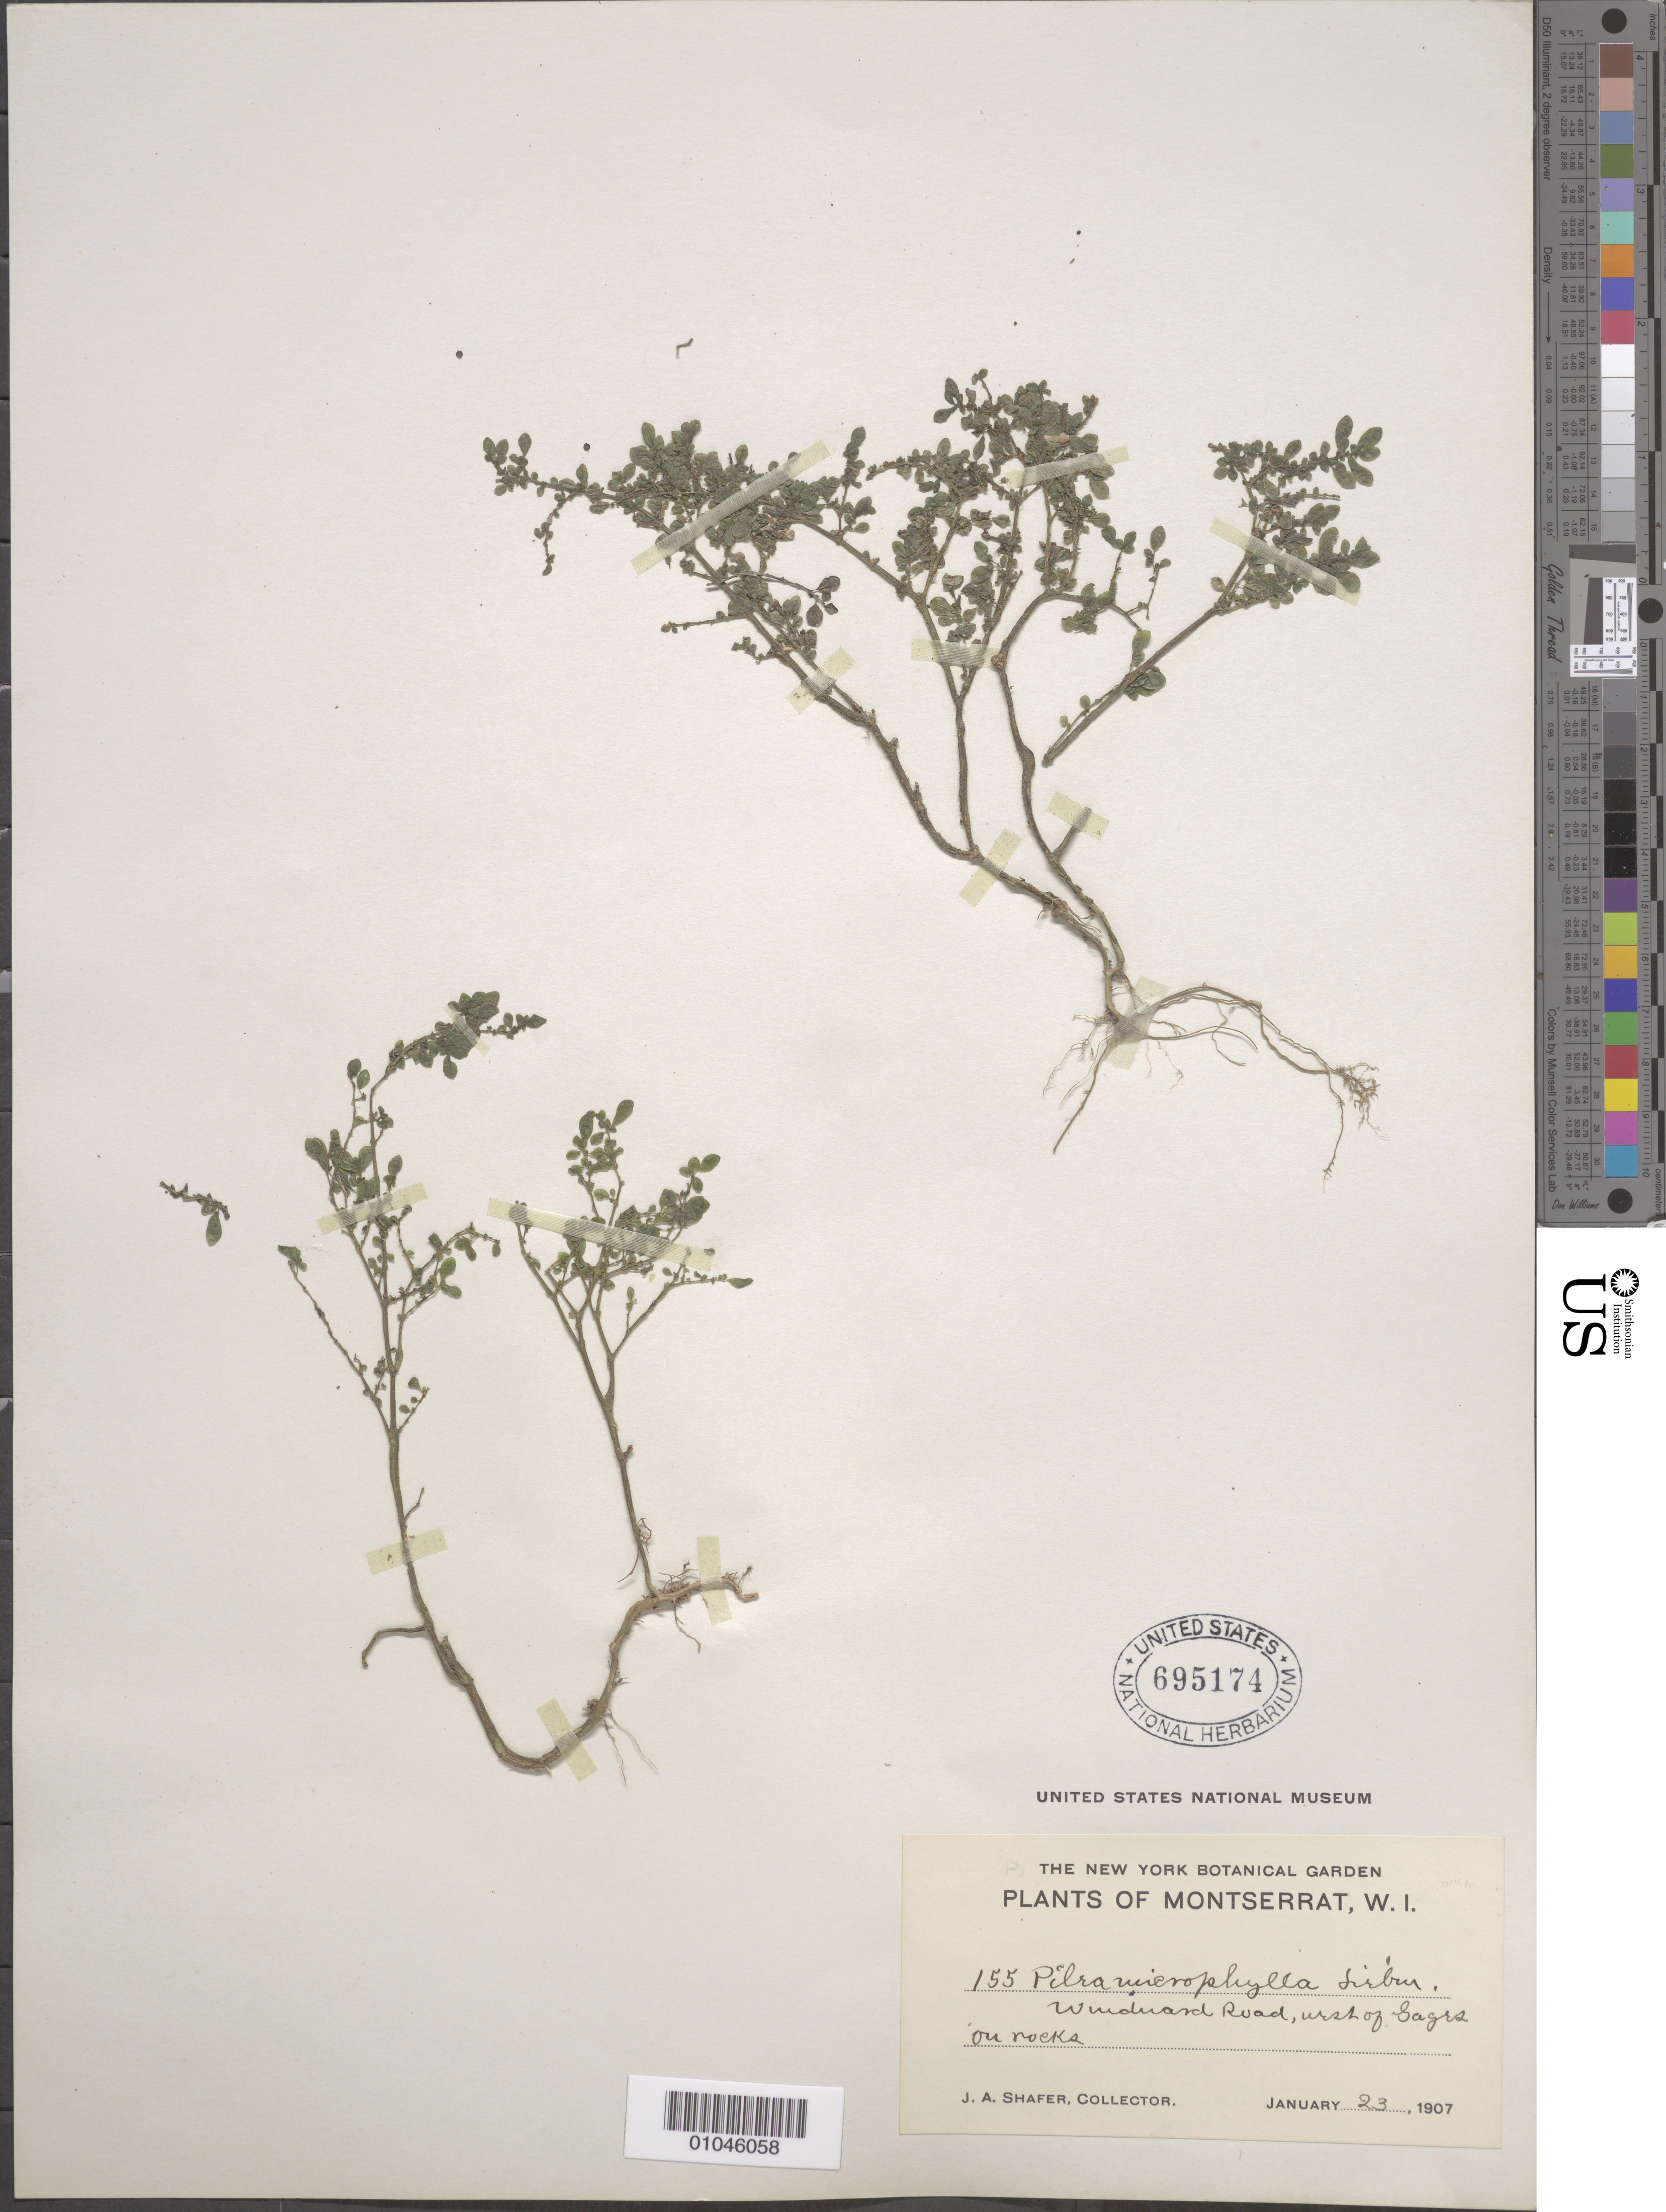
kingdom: Plantae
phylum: Tracheophyta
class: Magnoliopsida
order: Rosales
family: Urticaceae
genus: Pilea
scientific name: Pilea microphylla var. microphylla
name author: (L.) Liebm.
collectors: J. A. Shafer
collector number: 155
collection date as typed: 23 Jan 1907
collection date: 1907-01-23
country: Montserrat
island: Montserrat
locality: Windward Road, W of Sagrs on rocks.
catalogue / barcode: US 695174